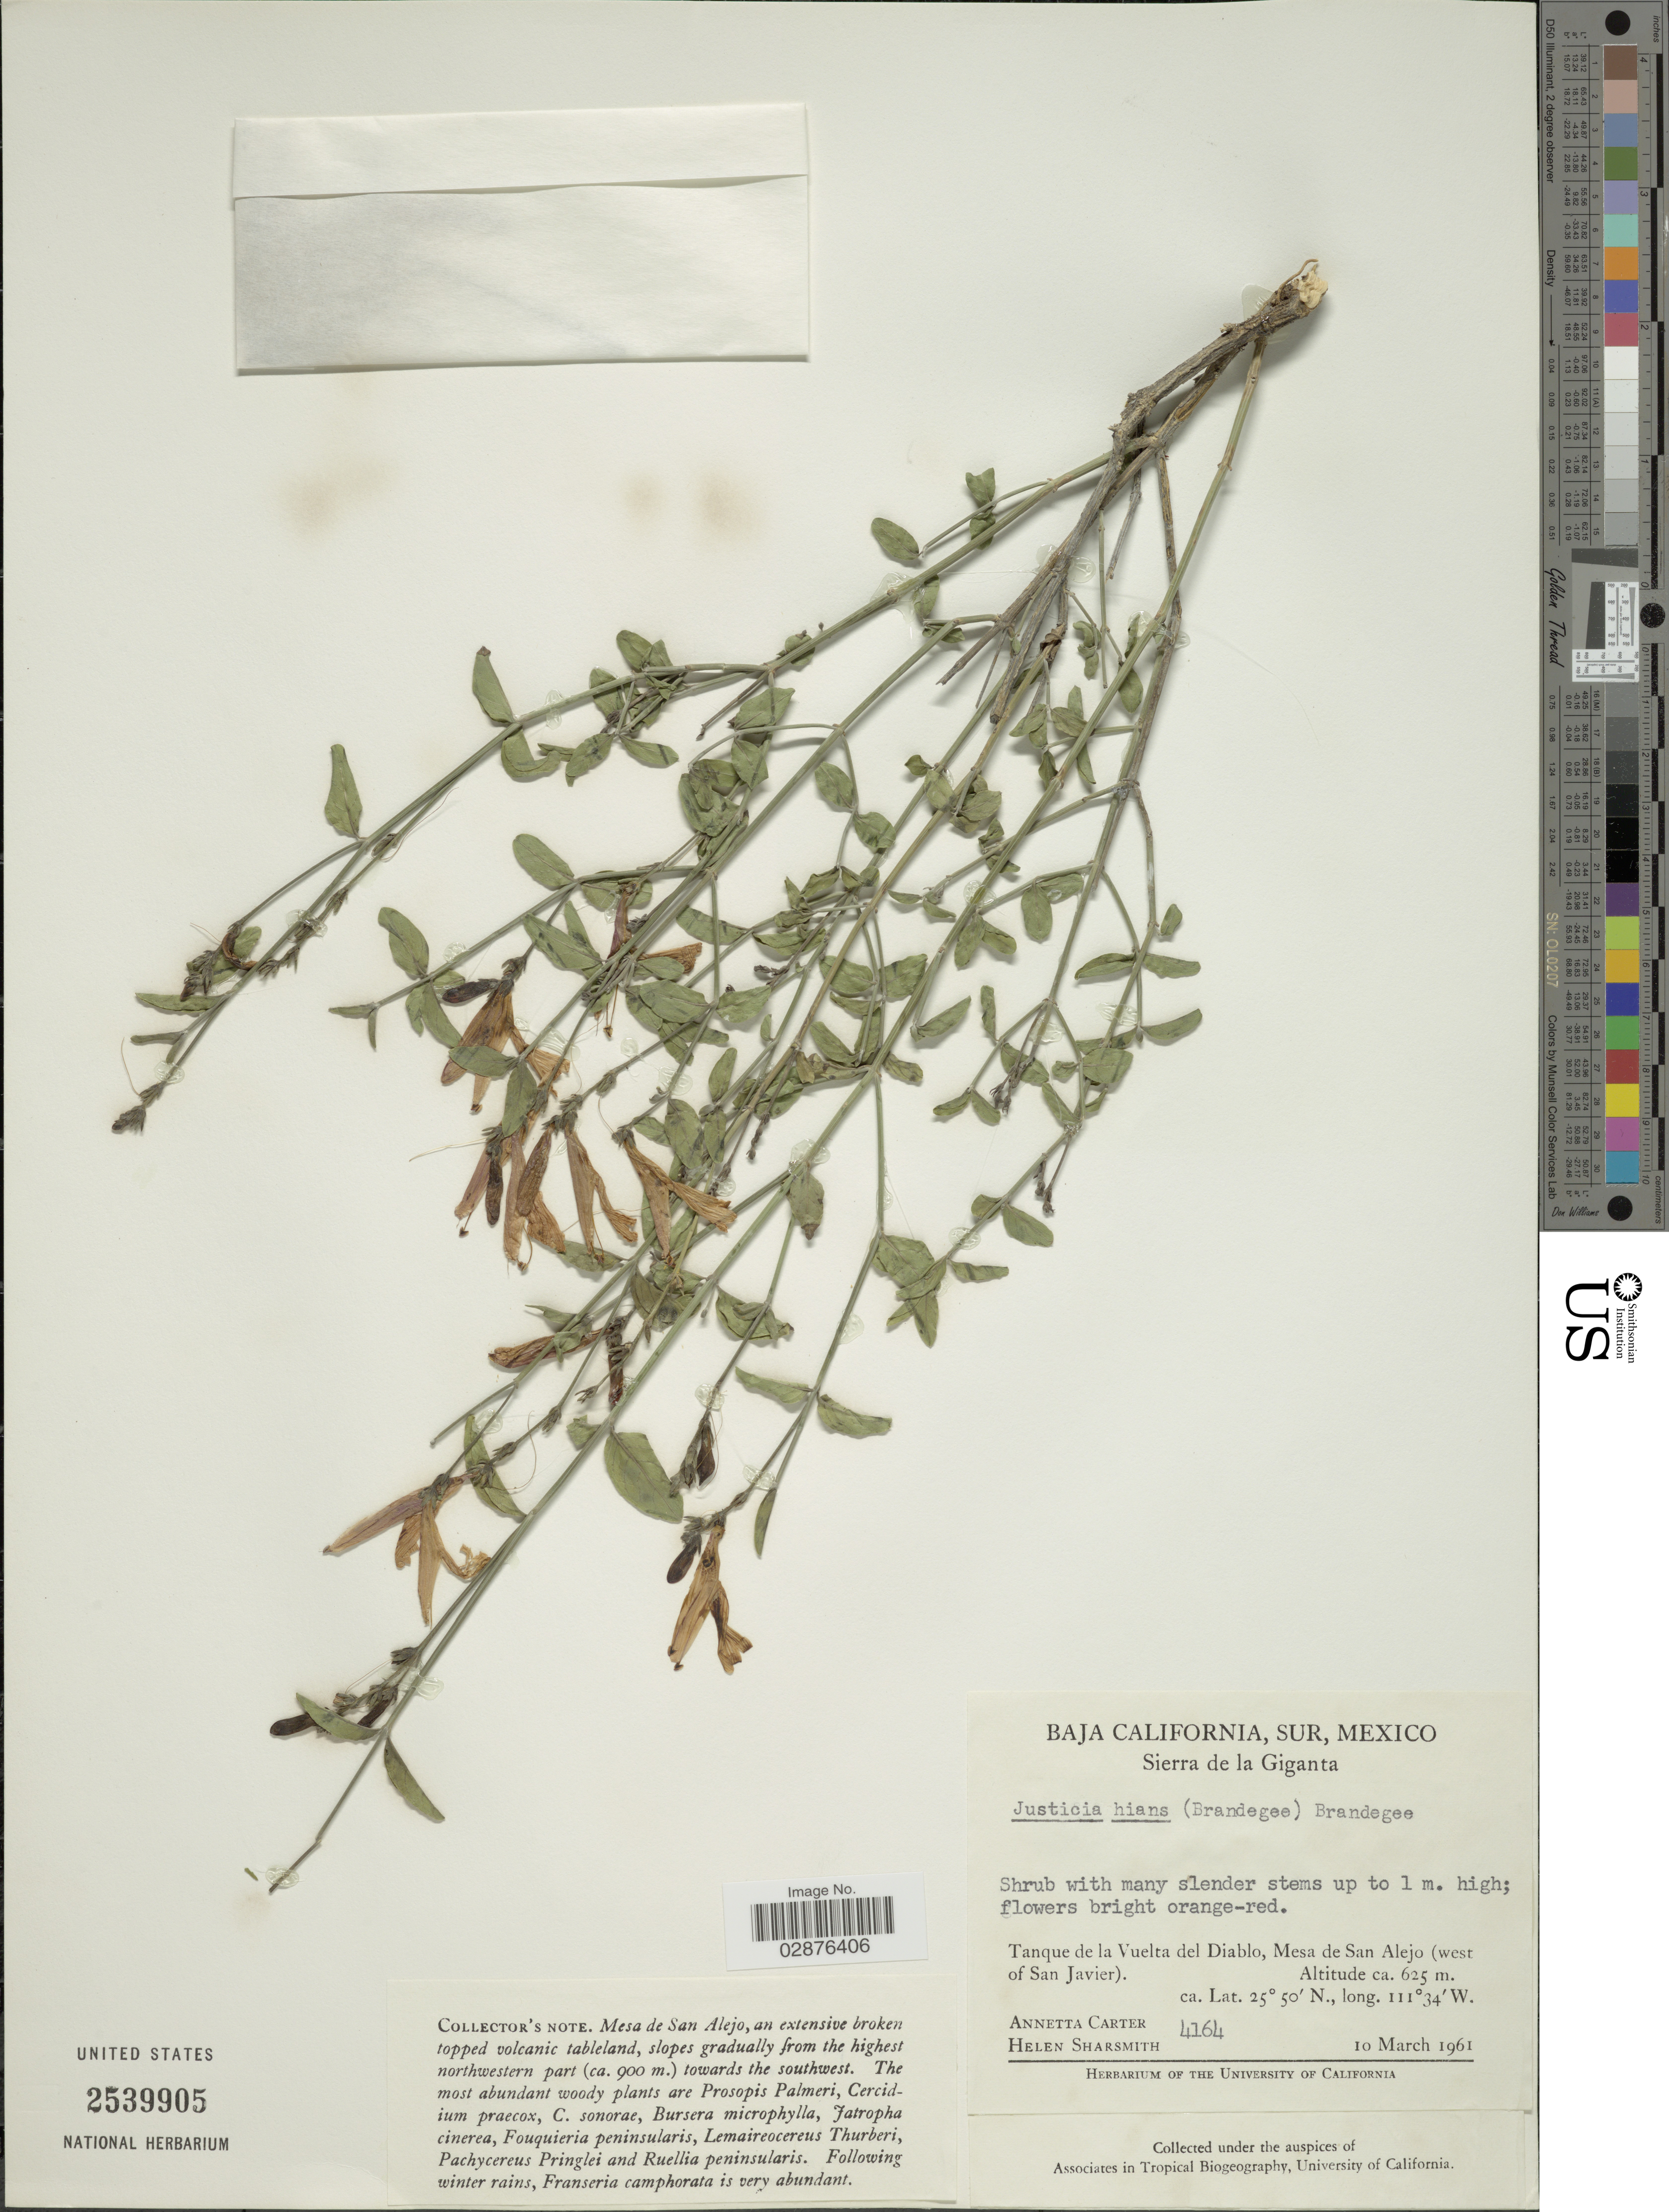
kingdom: Plantae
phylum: Tracheophyta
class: Magnoliopsida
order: Lamiales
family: Acanthaceae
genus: Justicia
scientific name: Justicia hians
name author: (Brandegee) Brandegee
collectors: A. Carter & H. Sharsmith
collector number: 4164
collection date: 1961-03-10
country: Mexico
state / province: Baja California Sur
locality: Sierra de la Giganta. Tanque de la Vuelta del Diablo, Mesa de San Alejo (west of San Javier).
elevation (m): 625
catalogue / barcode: US 2539905